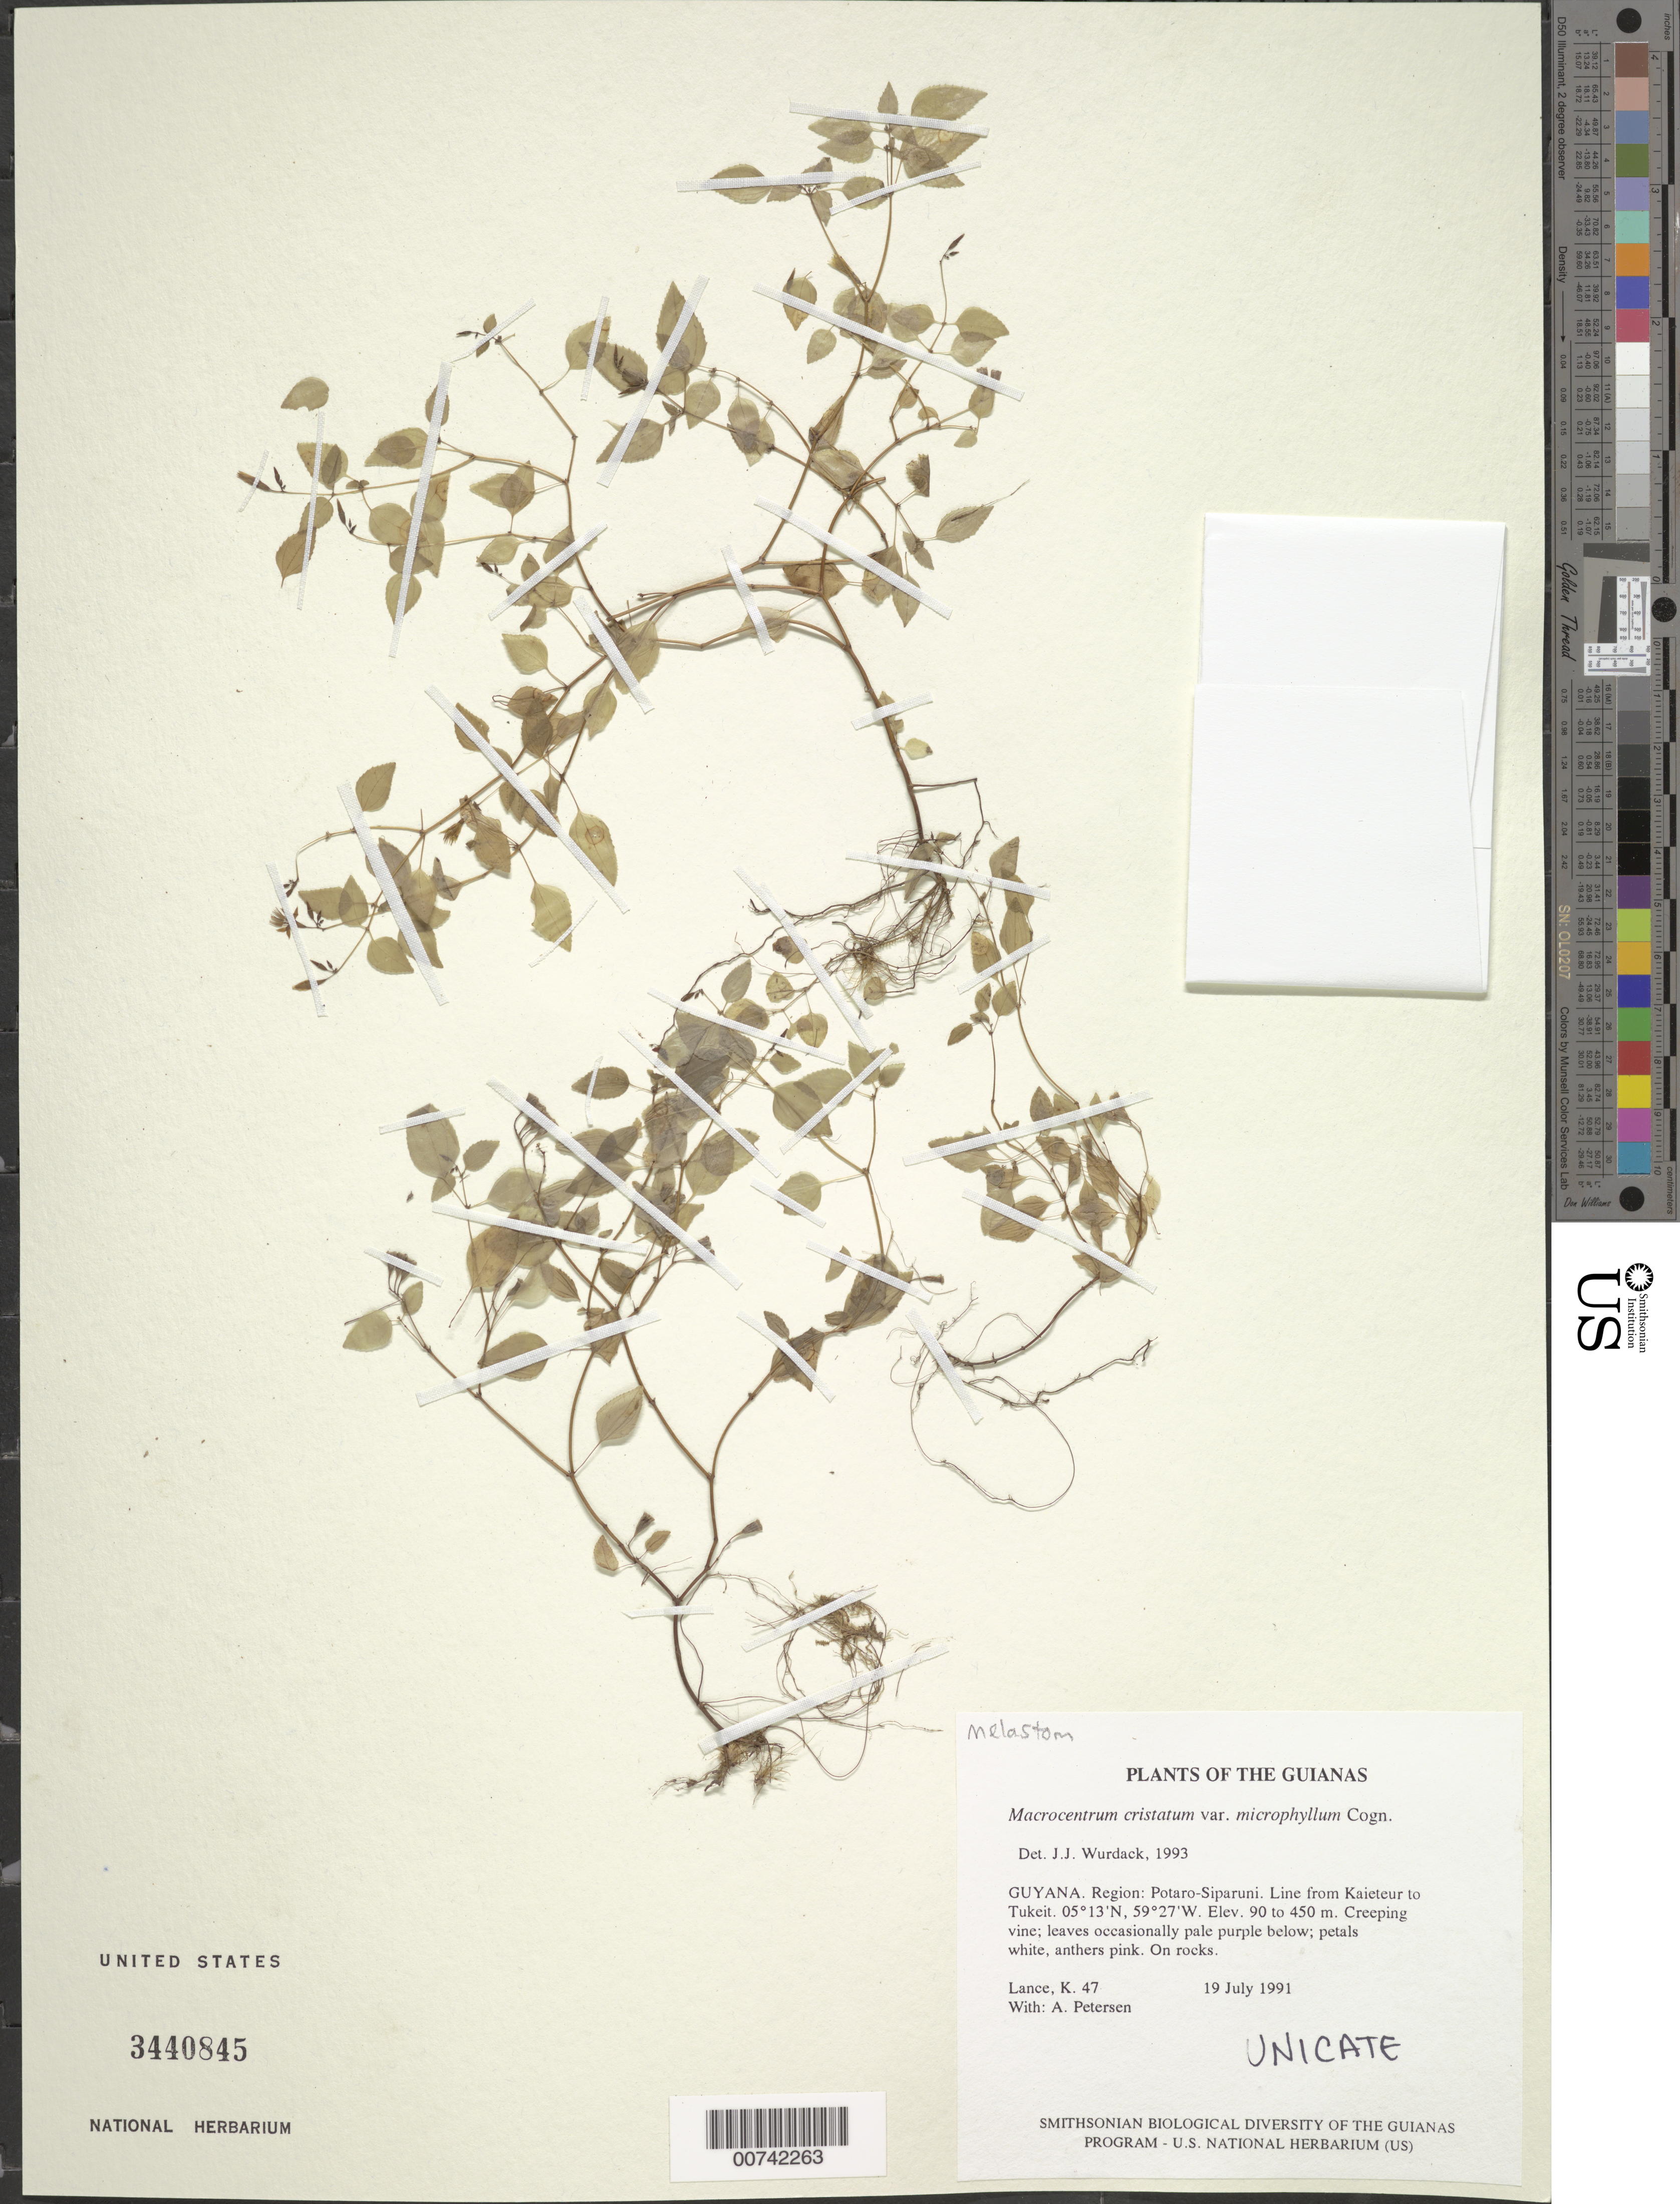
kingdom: Plantae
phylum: Tracheophyta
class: Magnoliopsida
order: Myrtales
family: Melastomataceae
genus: Macrocentrum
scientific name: Macrocentrum cristatum var. microphyllum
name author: Cogn.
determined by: Wurdack, John J., (US), US (UNITED STATES)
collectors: K. Lance & A. Petersen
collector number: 47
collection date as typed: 19 July 1991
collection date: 1991-07-19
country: Guyana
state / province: Potaro-Siparuni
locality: Line from Kaieteur to Tukeit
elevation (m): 90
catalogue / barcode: US 3440845